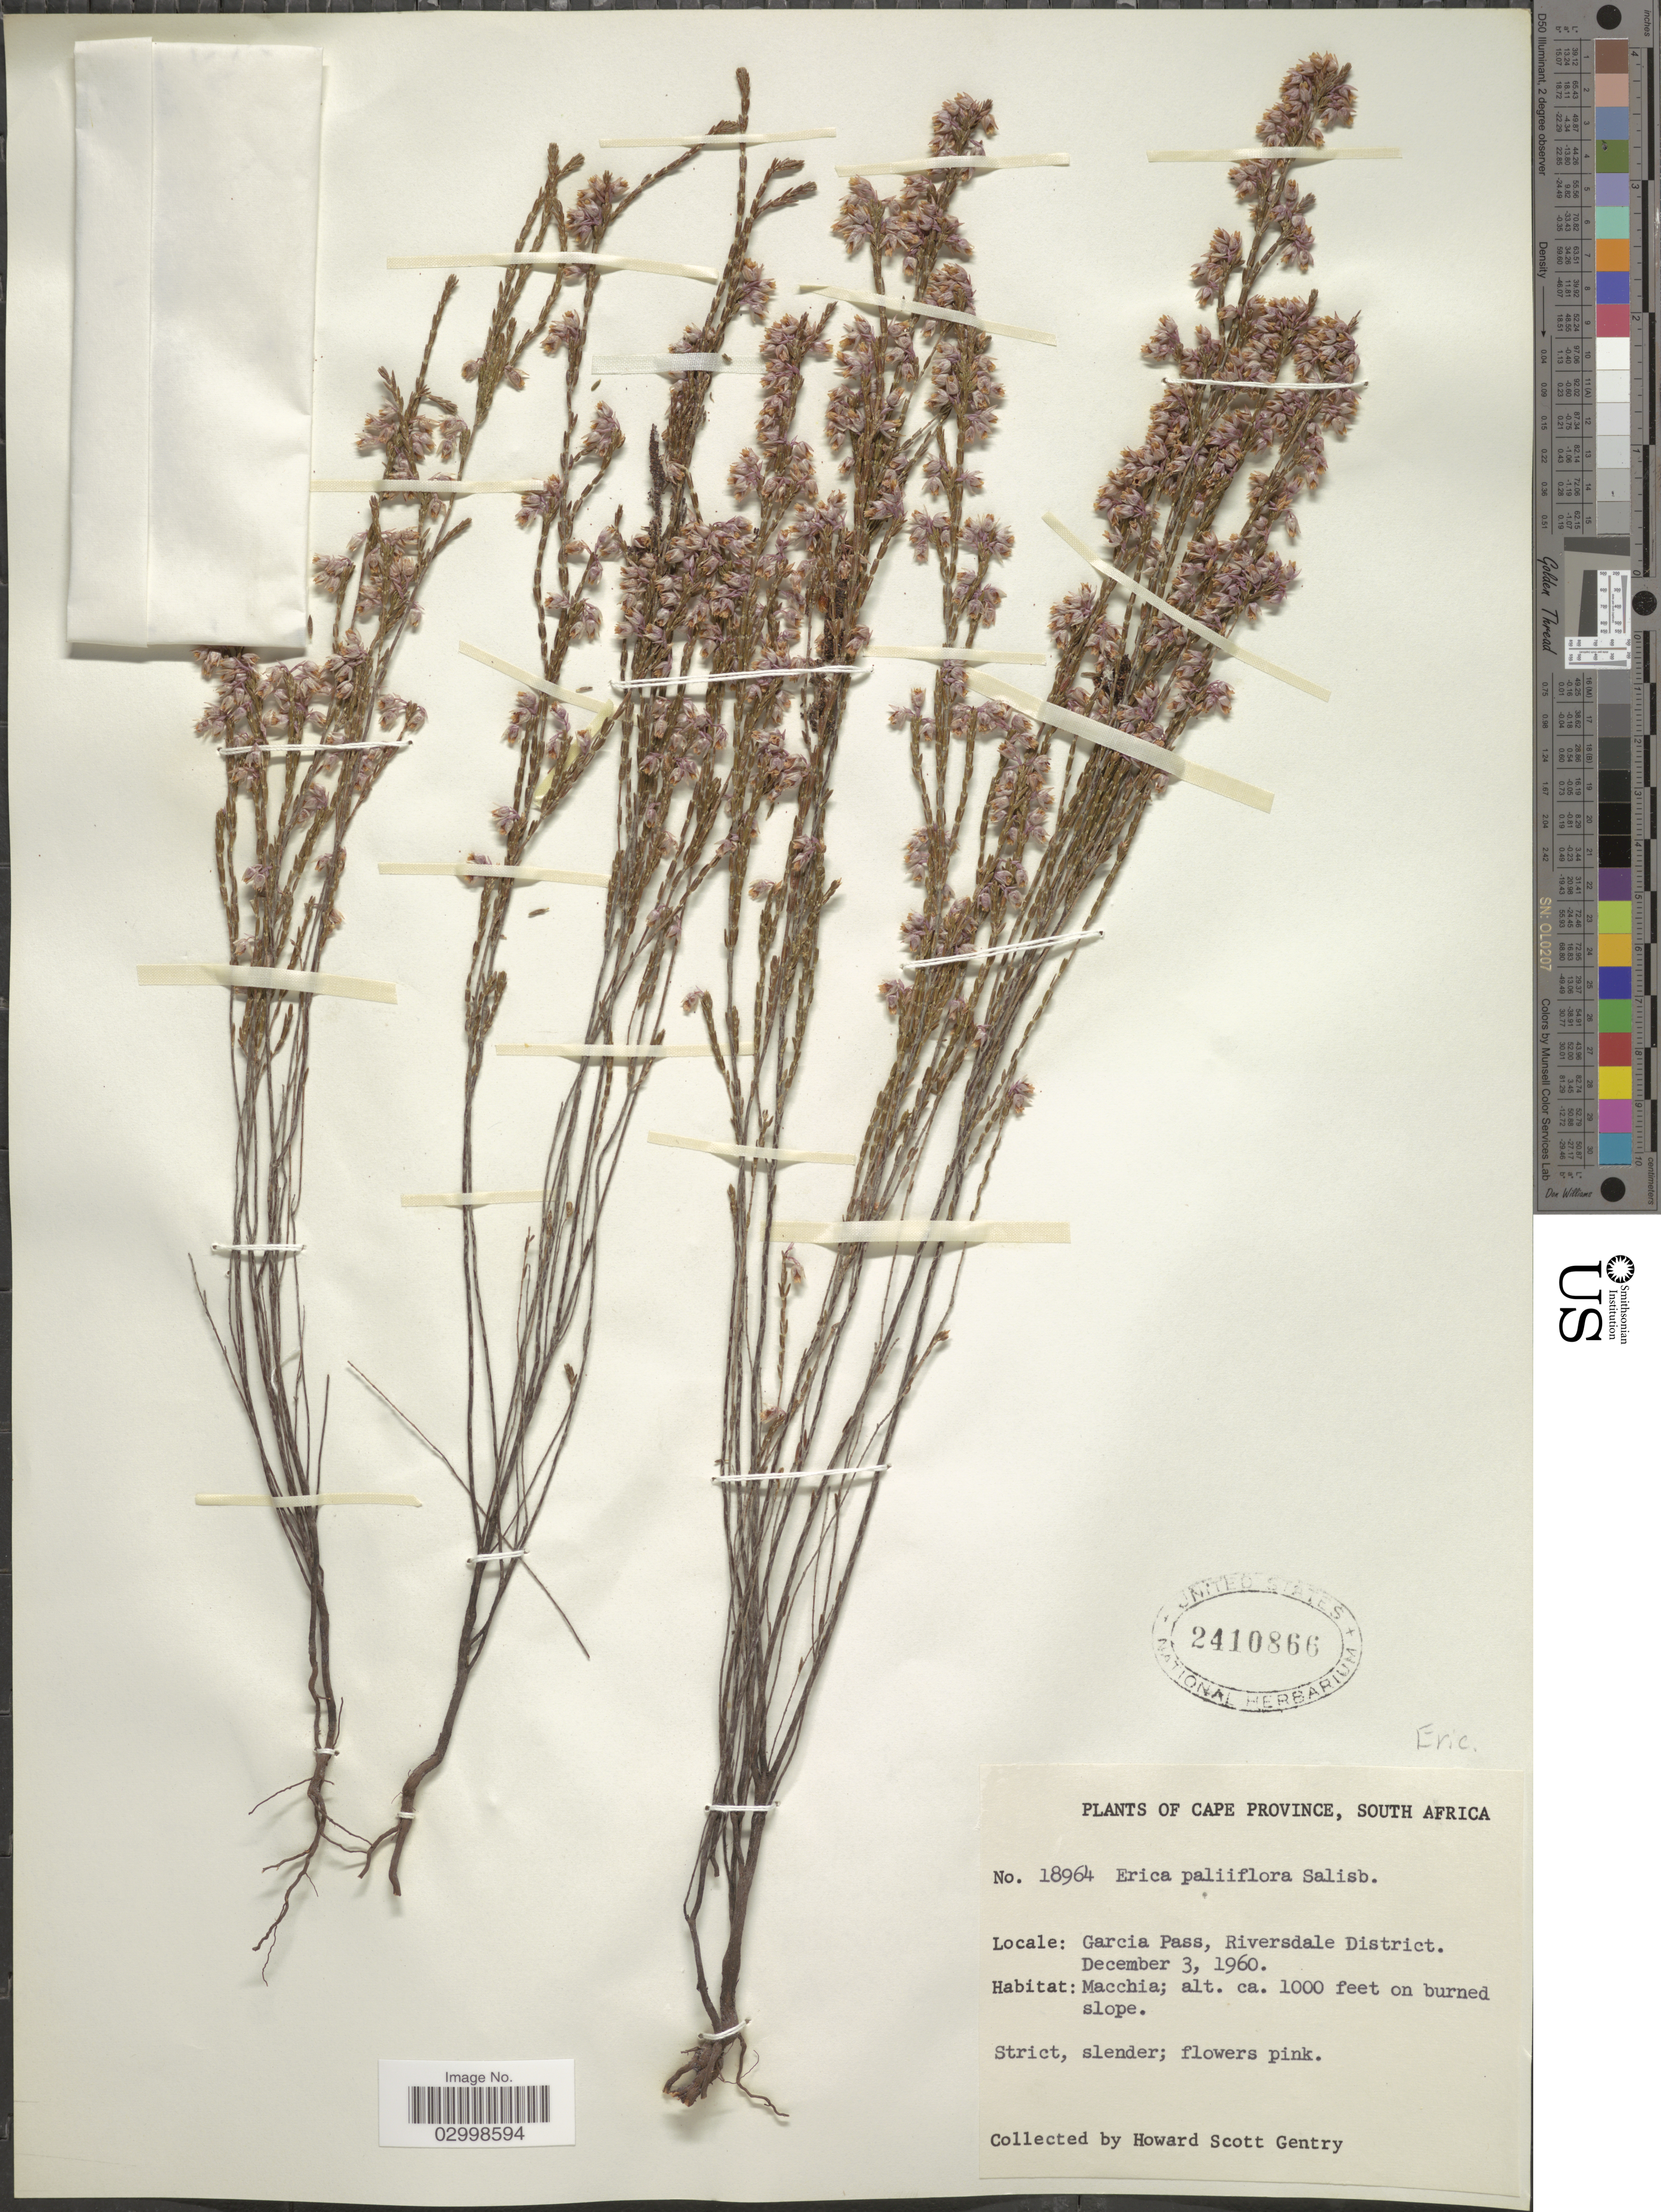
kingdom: Plantae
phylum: Tracheophyta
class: Magnoliopsida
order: Ericales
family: Ericaceae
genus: Erica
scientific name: Erica palliiflora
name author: Salisb.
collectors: H. S. Gentry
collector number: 18964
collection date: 1960-12-03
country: South Africa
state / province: Western Cape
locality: Garcia Pass, Riversdale District.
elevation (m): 305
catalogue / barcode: US 2410866